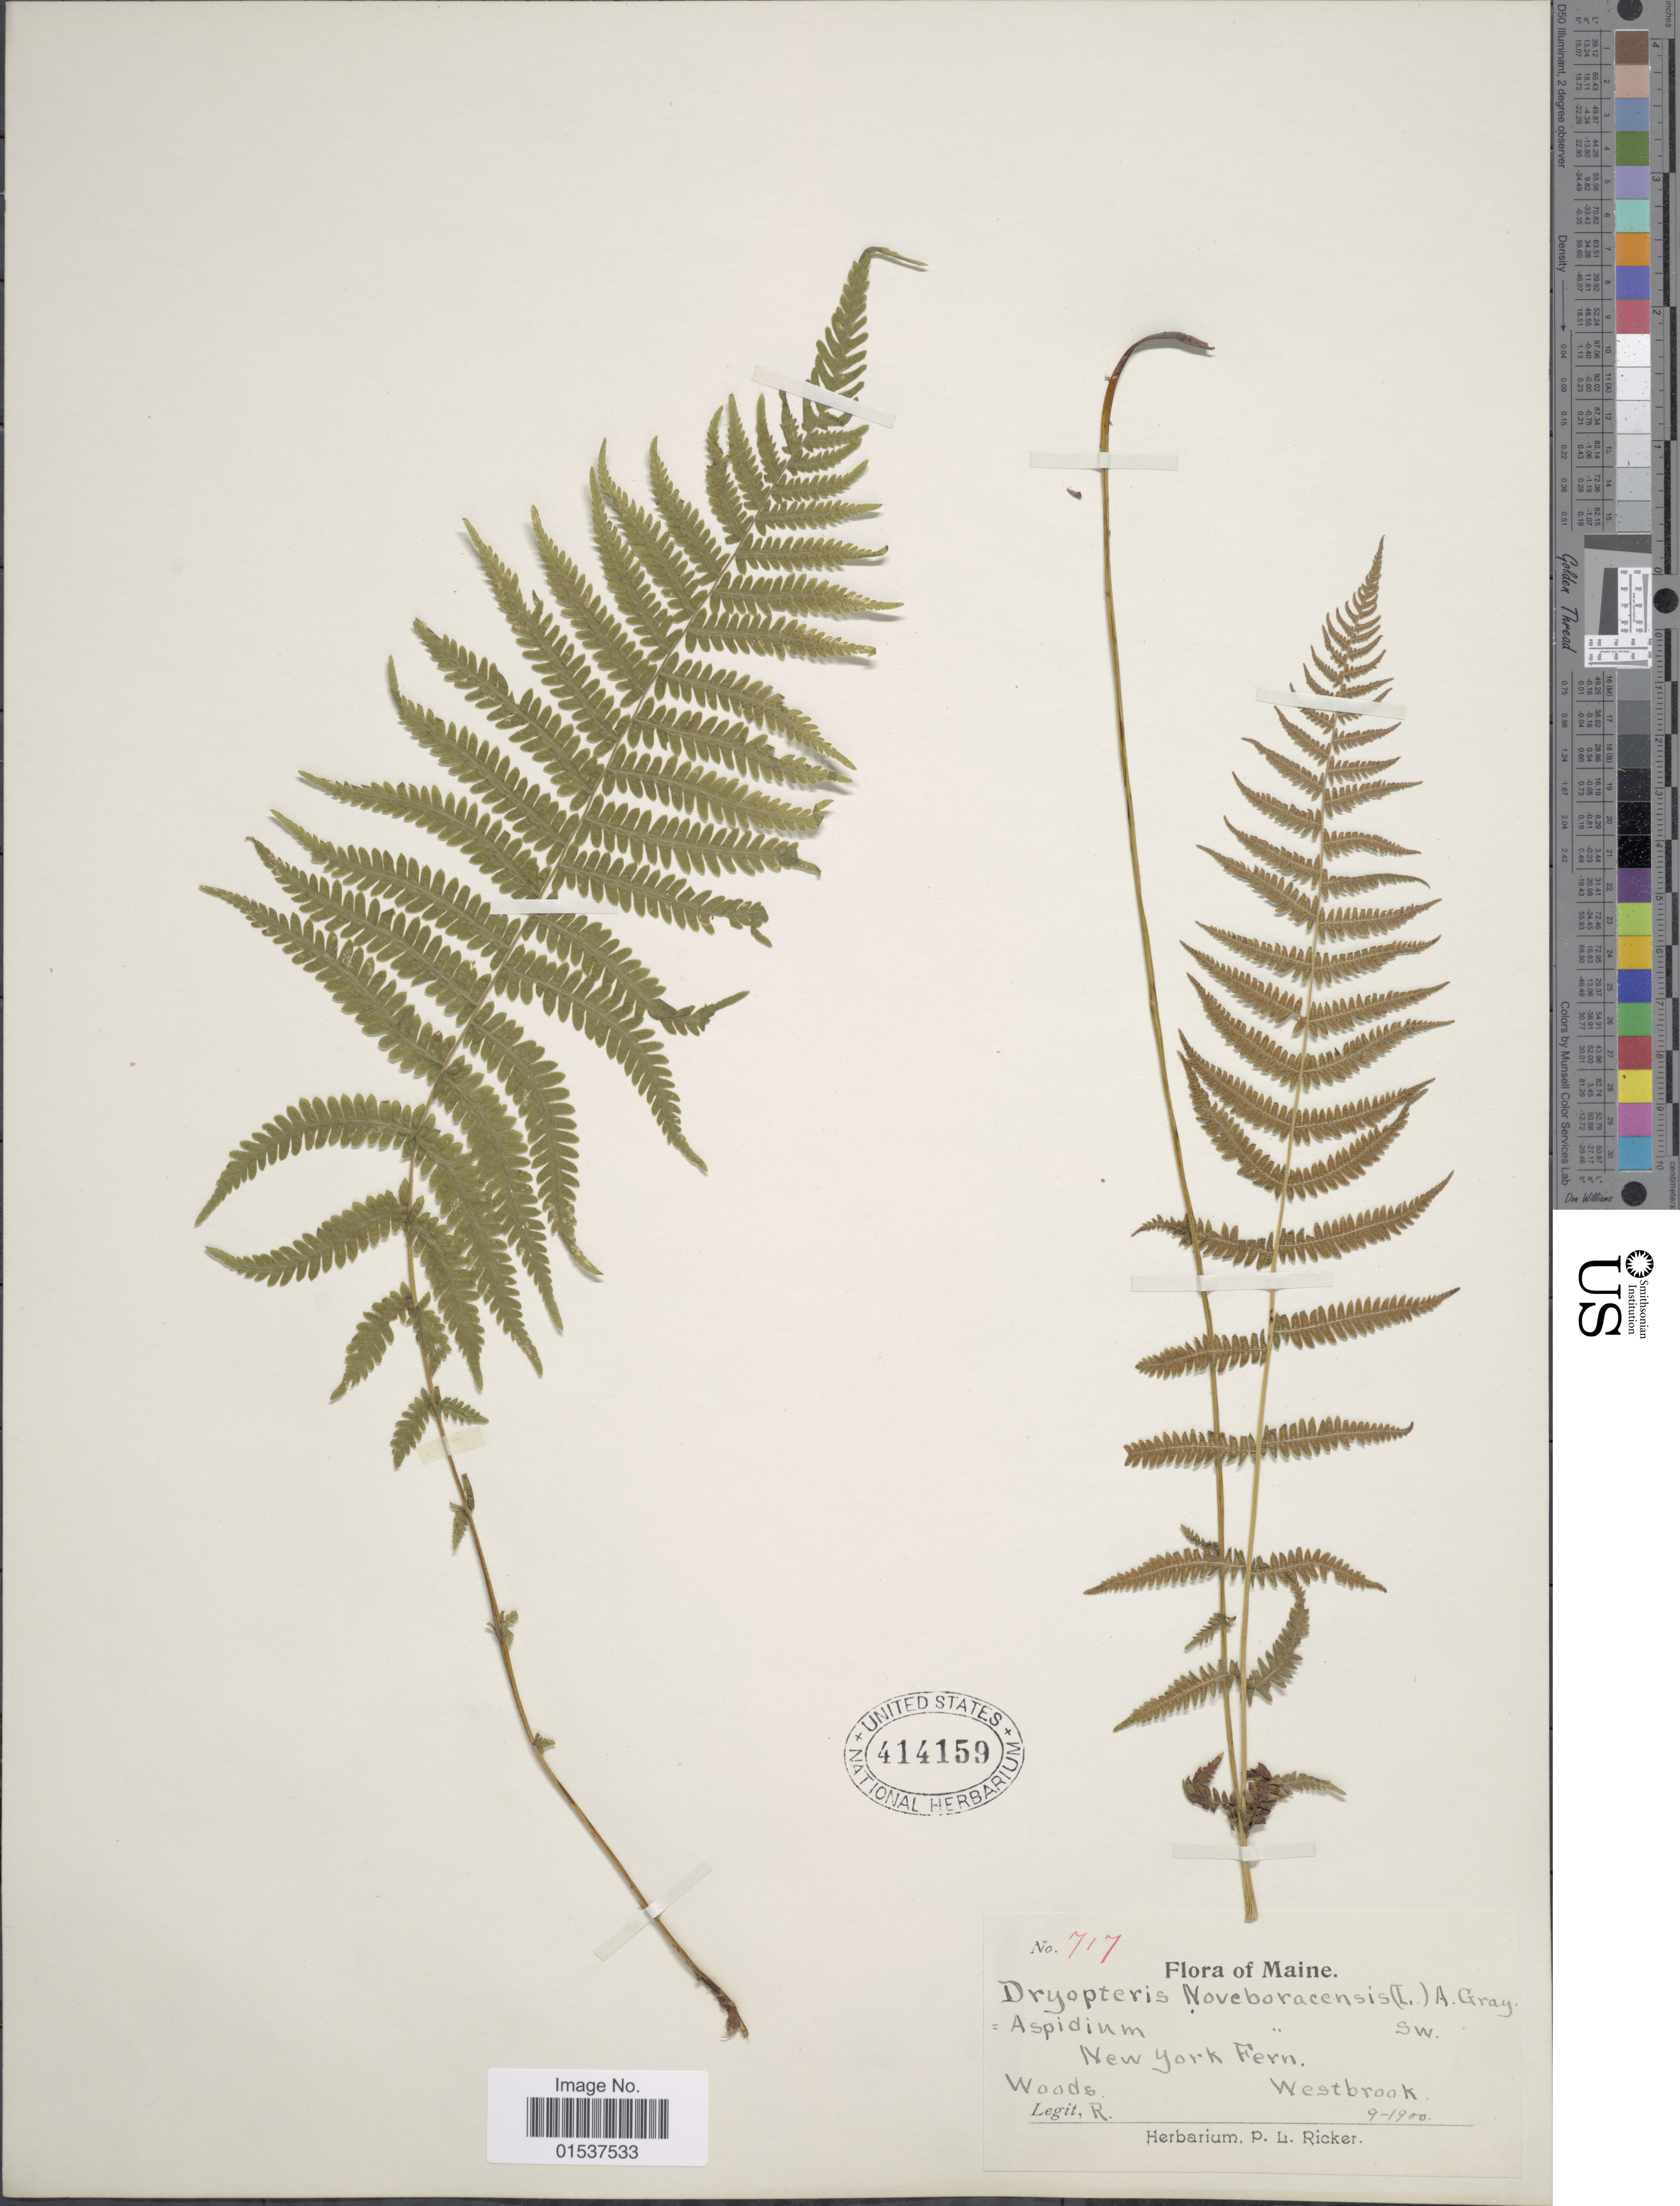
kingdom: Plantae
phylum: Tracheophyta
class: Polypodiopsida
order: Polypodiales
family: Thelypteridaceae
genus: Parathelypteris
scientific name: Parathelypteris noveboracensis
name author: (L.) Ching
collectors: P. Ricker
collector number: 717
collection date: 1900-09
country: United States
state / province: Maine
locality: Westbrook, Maine.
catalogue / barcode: US 414159